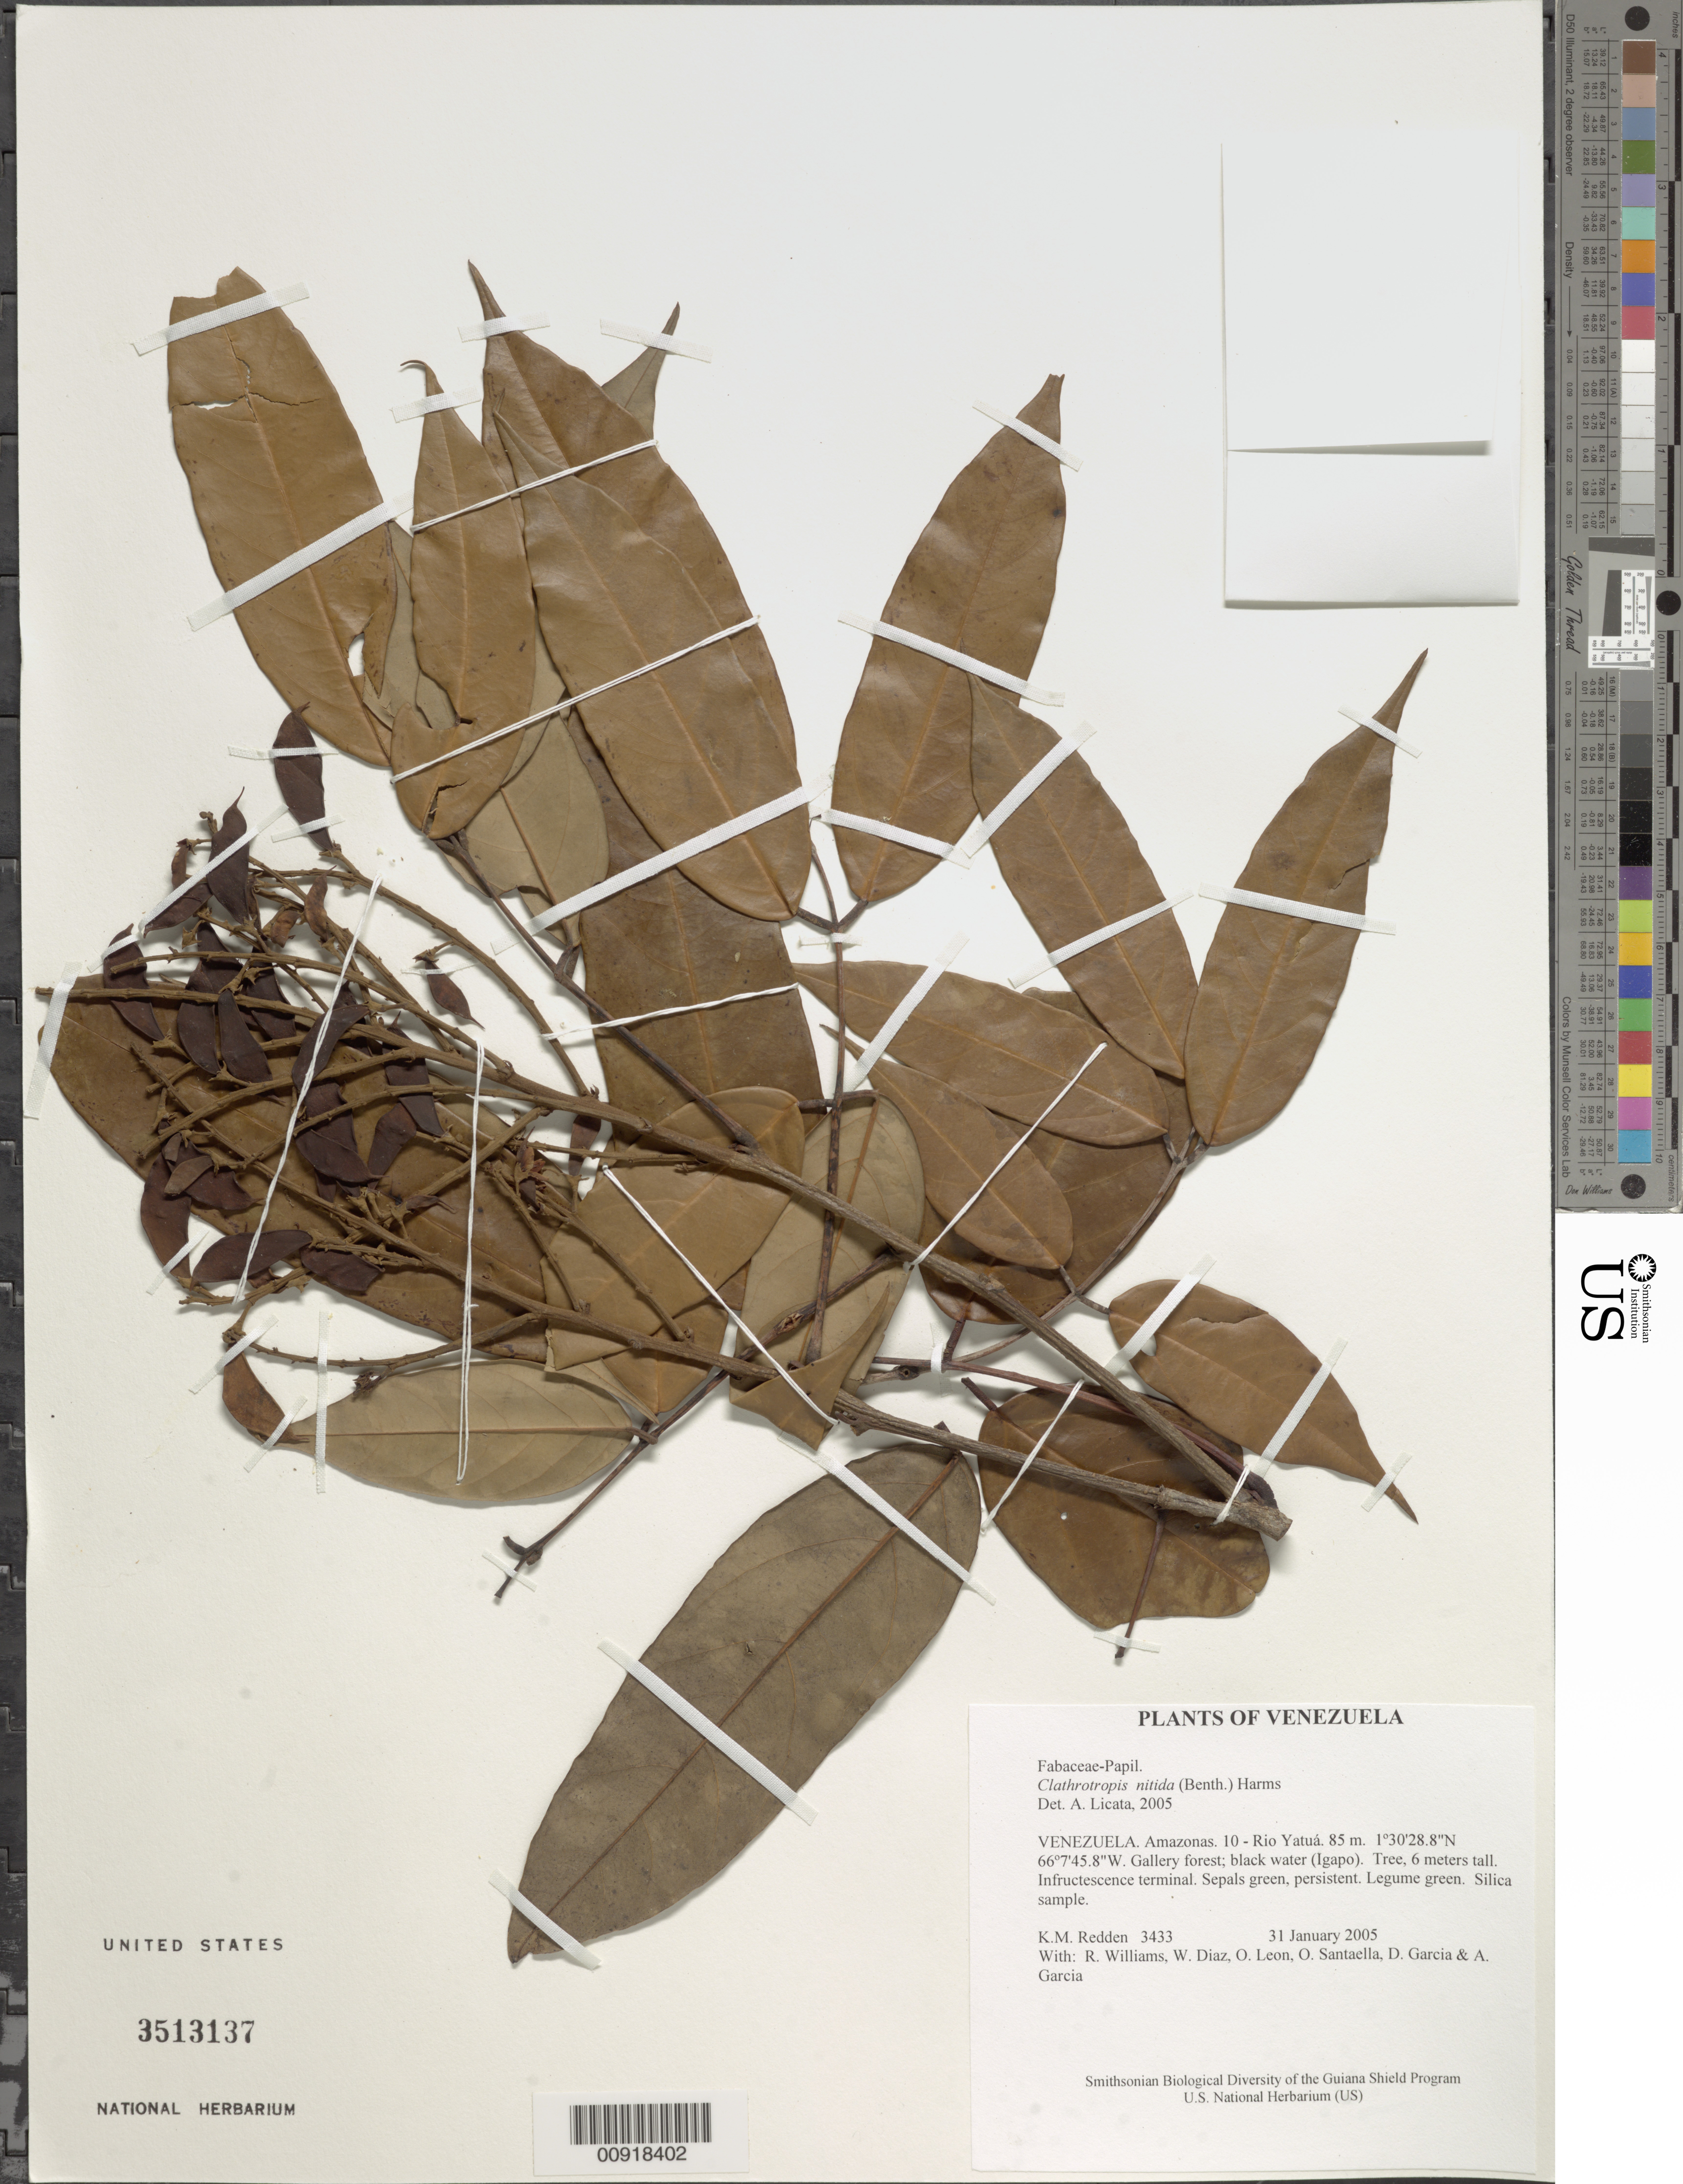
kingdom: Plantae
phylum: Tracheophyta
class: Magnoliopsida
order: Fabales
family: Fabaceae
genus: Clathrotropis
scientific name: Clathrotropis nitida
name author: Harms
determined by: Licata, A., (PORT), Univ. Nac. Exp. de los Llanos Ezequiel Zamora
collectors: K. M. Redden, R. Williams, W. Díaz P., O. León, O. Santaella, D. Garcia & A. Garcia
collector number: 3433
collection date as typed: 31 January 2005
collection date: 2005-01-31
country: Venezuela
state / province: Amazonas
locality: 10 - Rio Yatuá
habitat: Gallery forest; black water (Igapo)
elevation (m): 85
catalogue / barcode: US 3513137